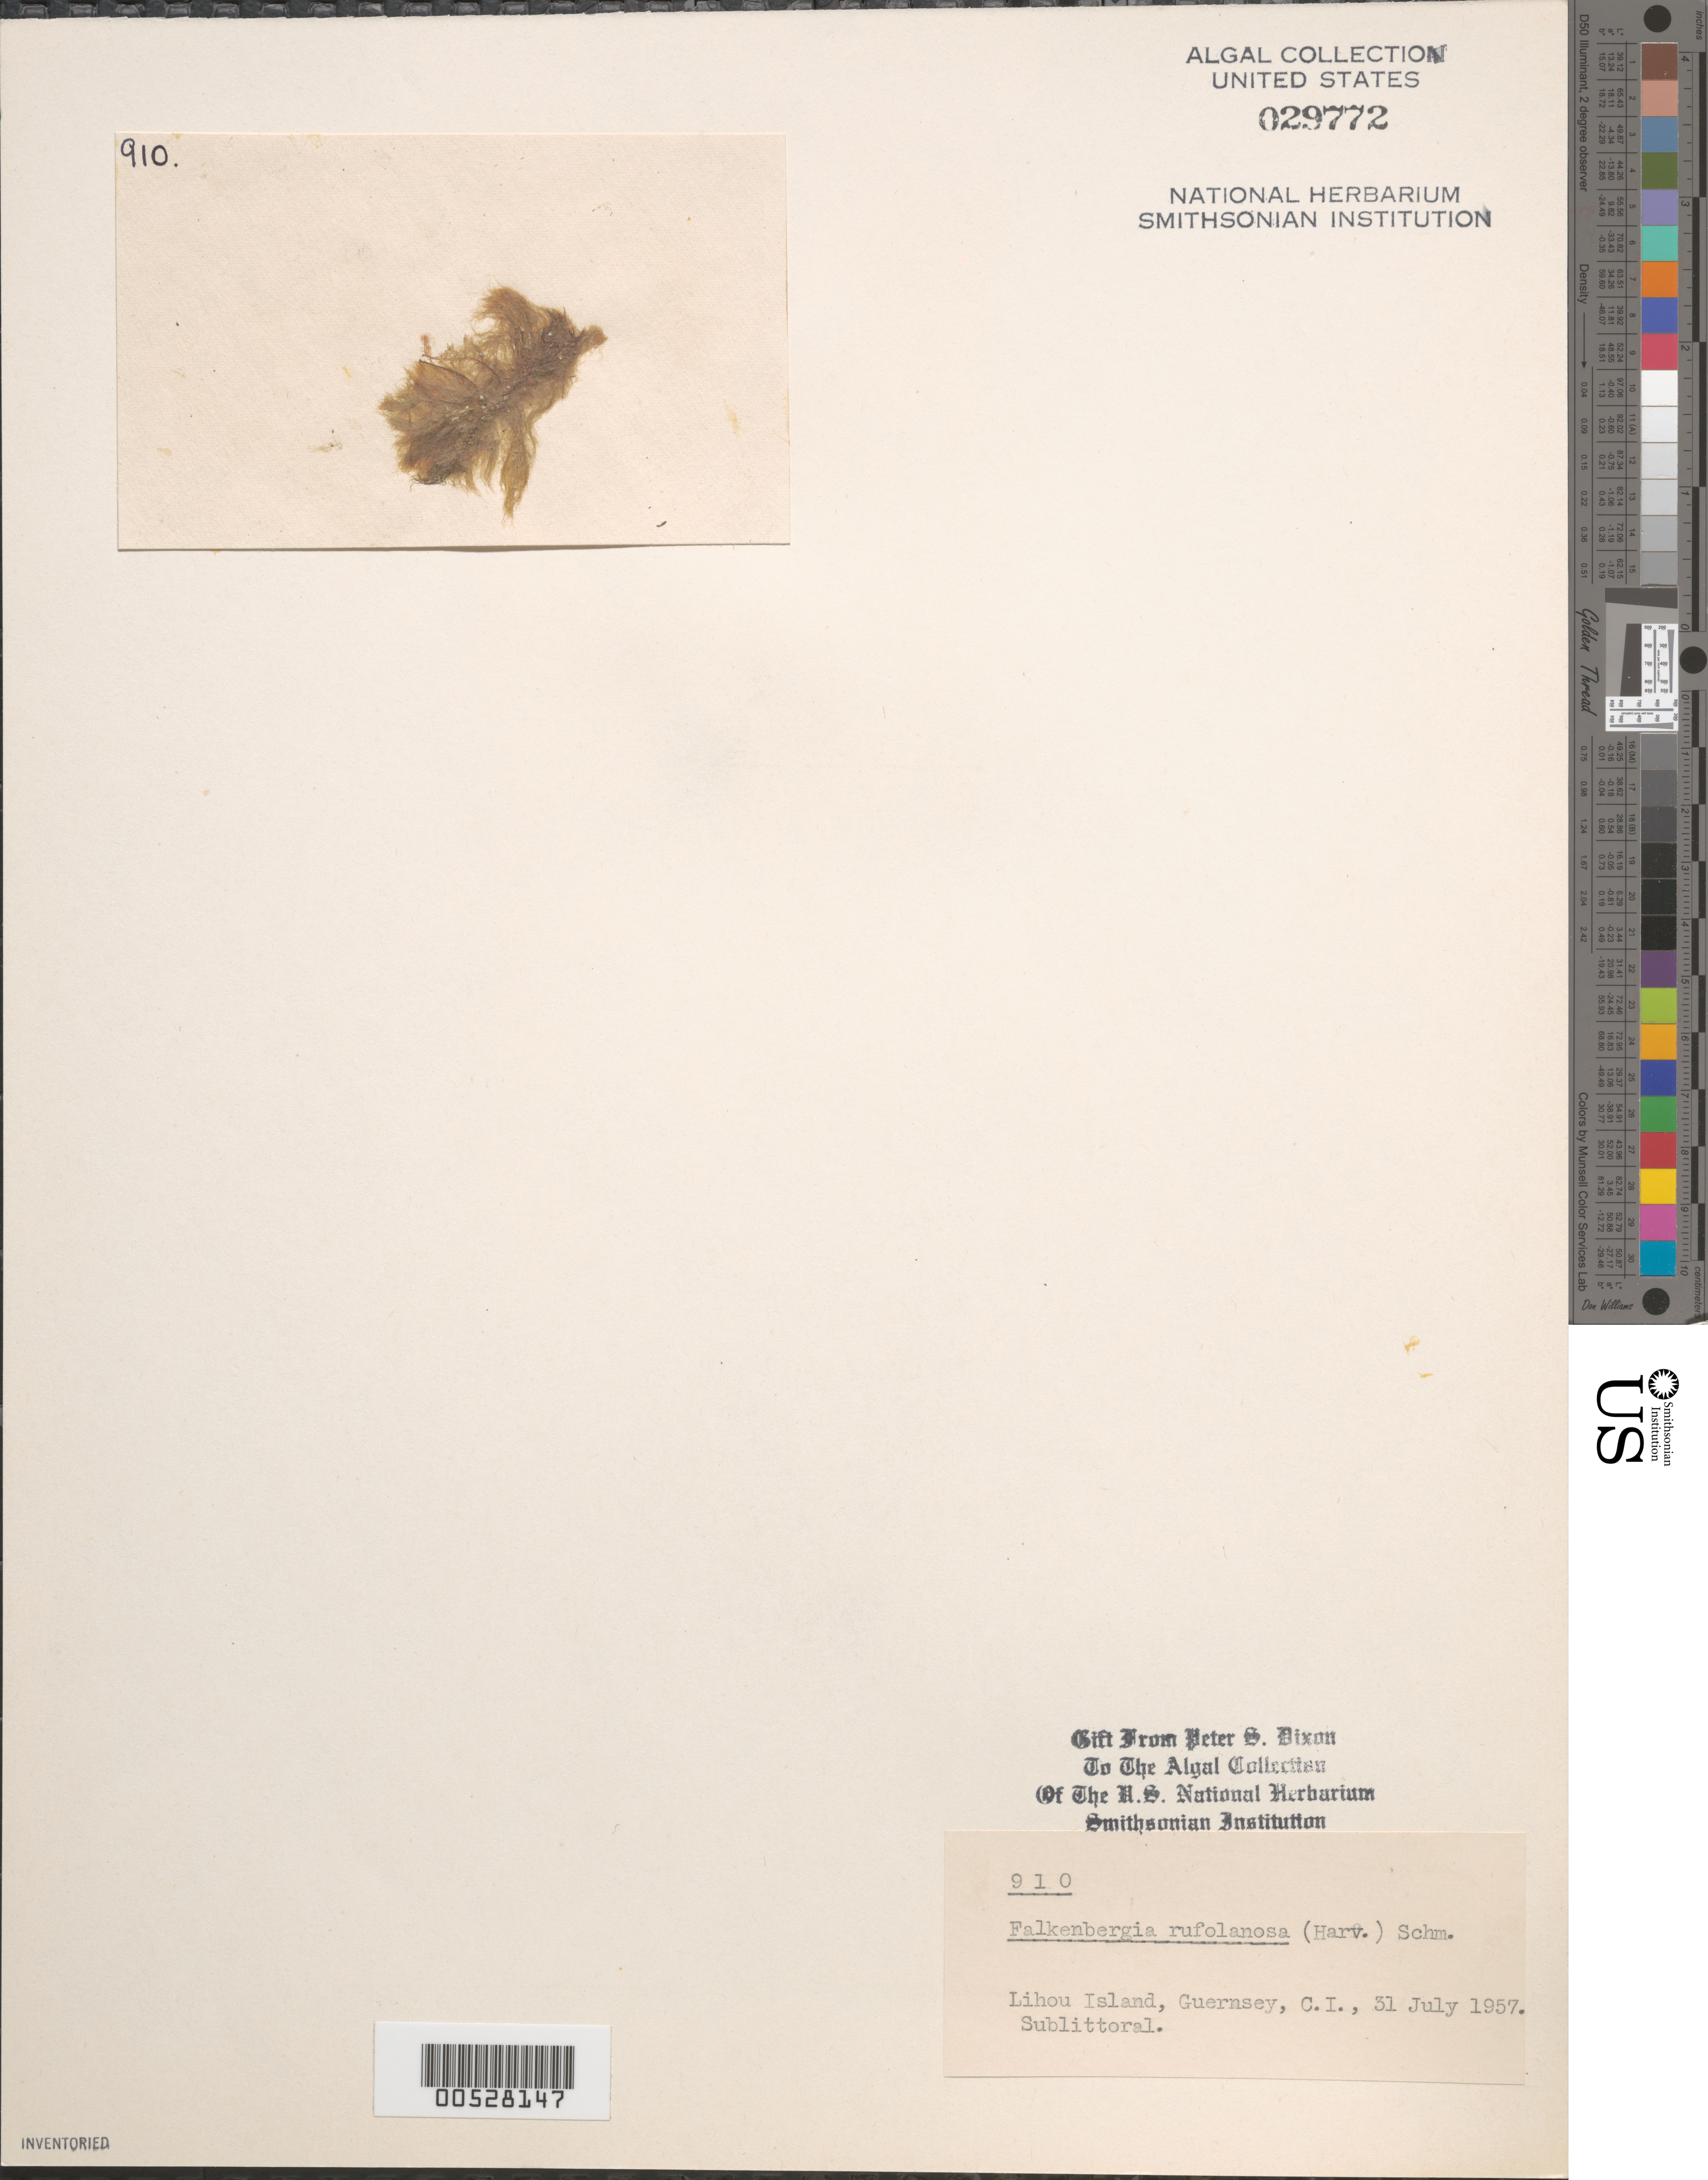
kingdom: Plantae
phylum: Rhodophyta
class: Florideophyceae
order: Bonnemaisoniales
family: Bonnemaisoniaceae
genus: Asparagopsis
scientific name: Asparagopsis armata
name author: Harv.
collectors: P. S. Dixon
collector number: PSD 910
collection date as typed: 31 Jul 1957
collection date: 1957-07-31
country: United Kingdom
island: Guernsey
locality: Channel Islands. Bailiwick of Guernsey. Lihou.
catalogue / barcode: US 29772